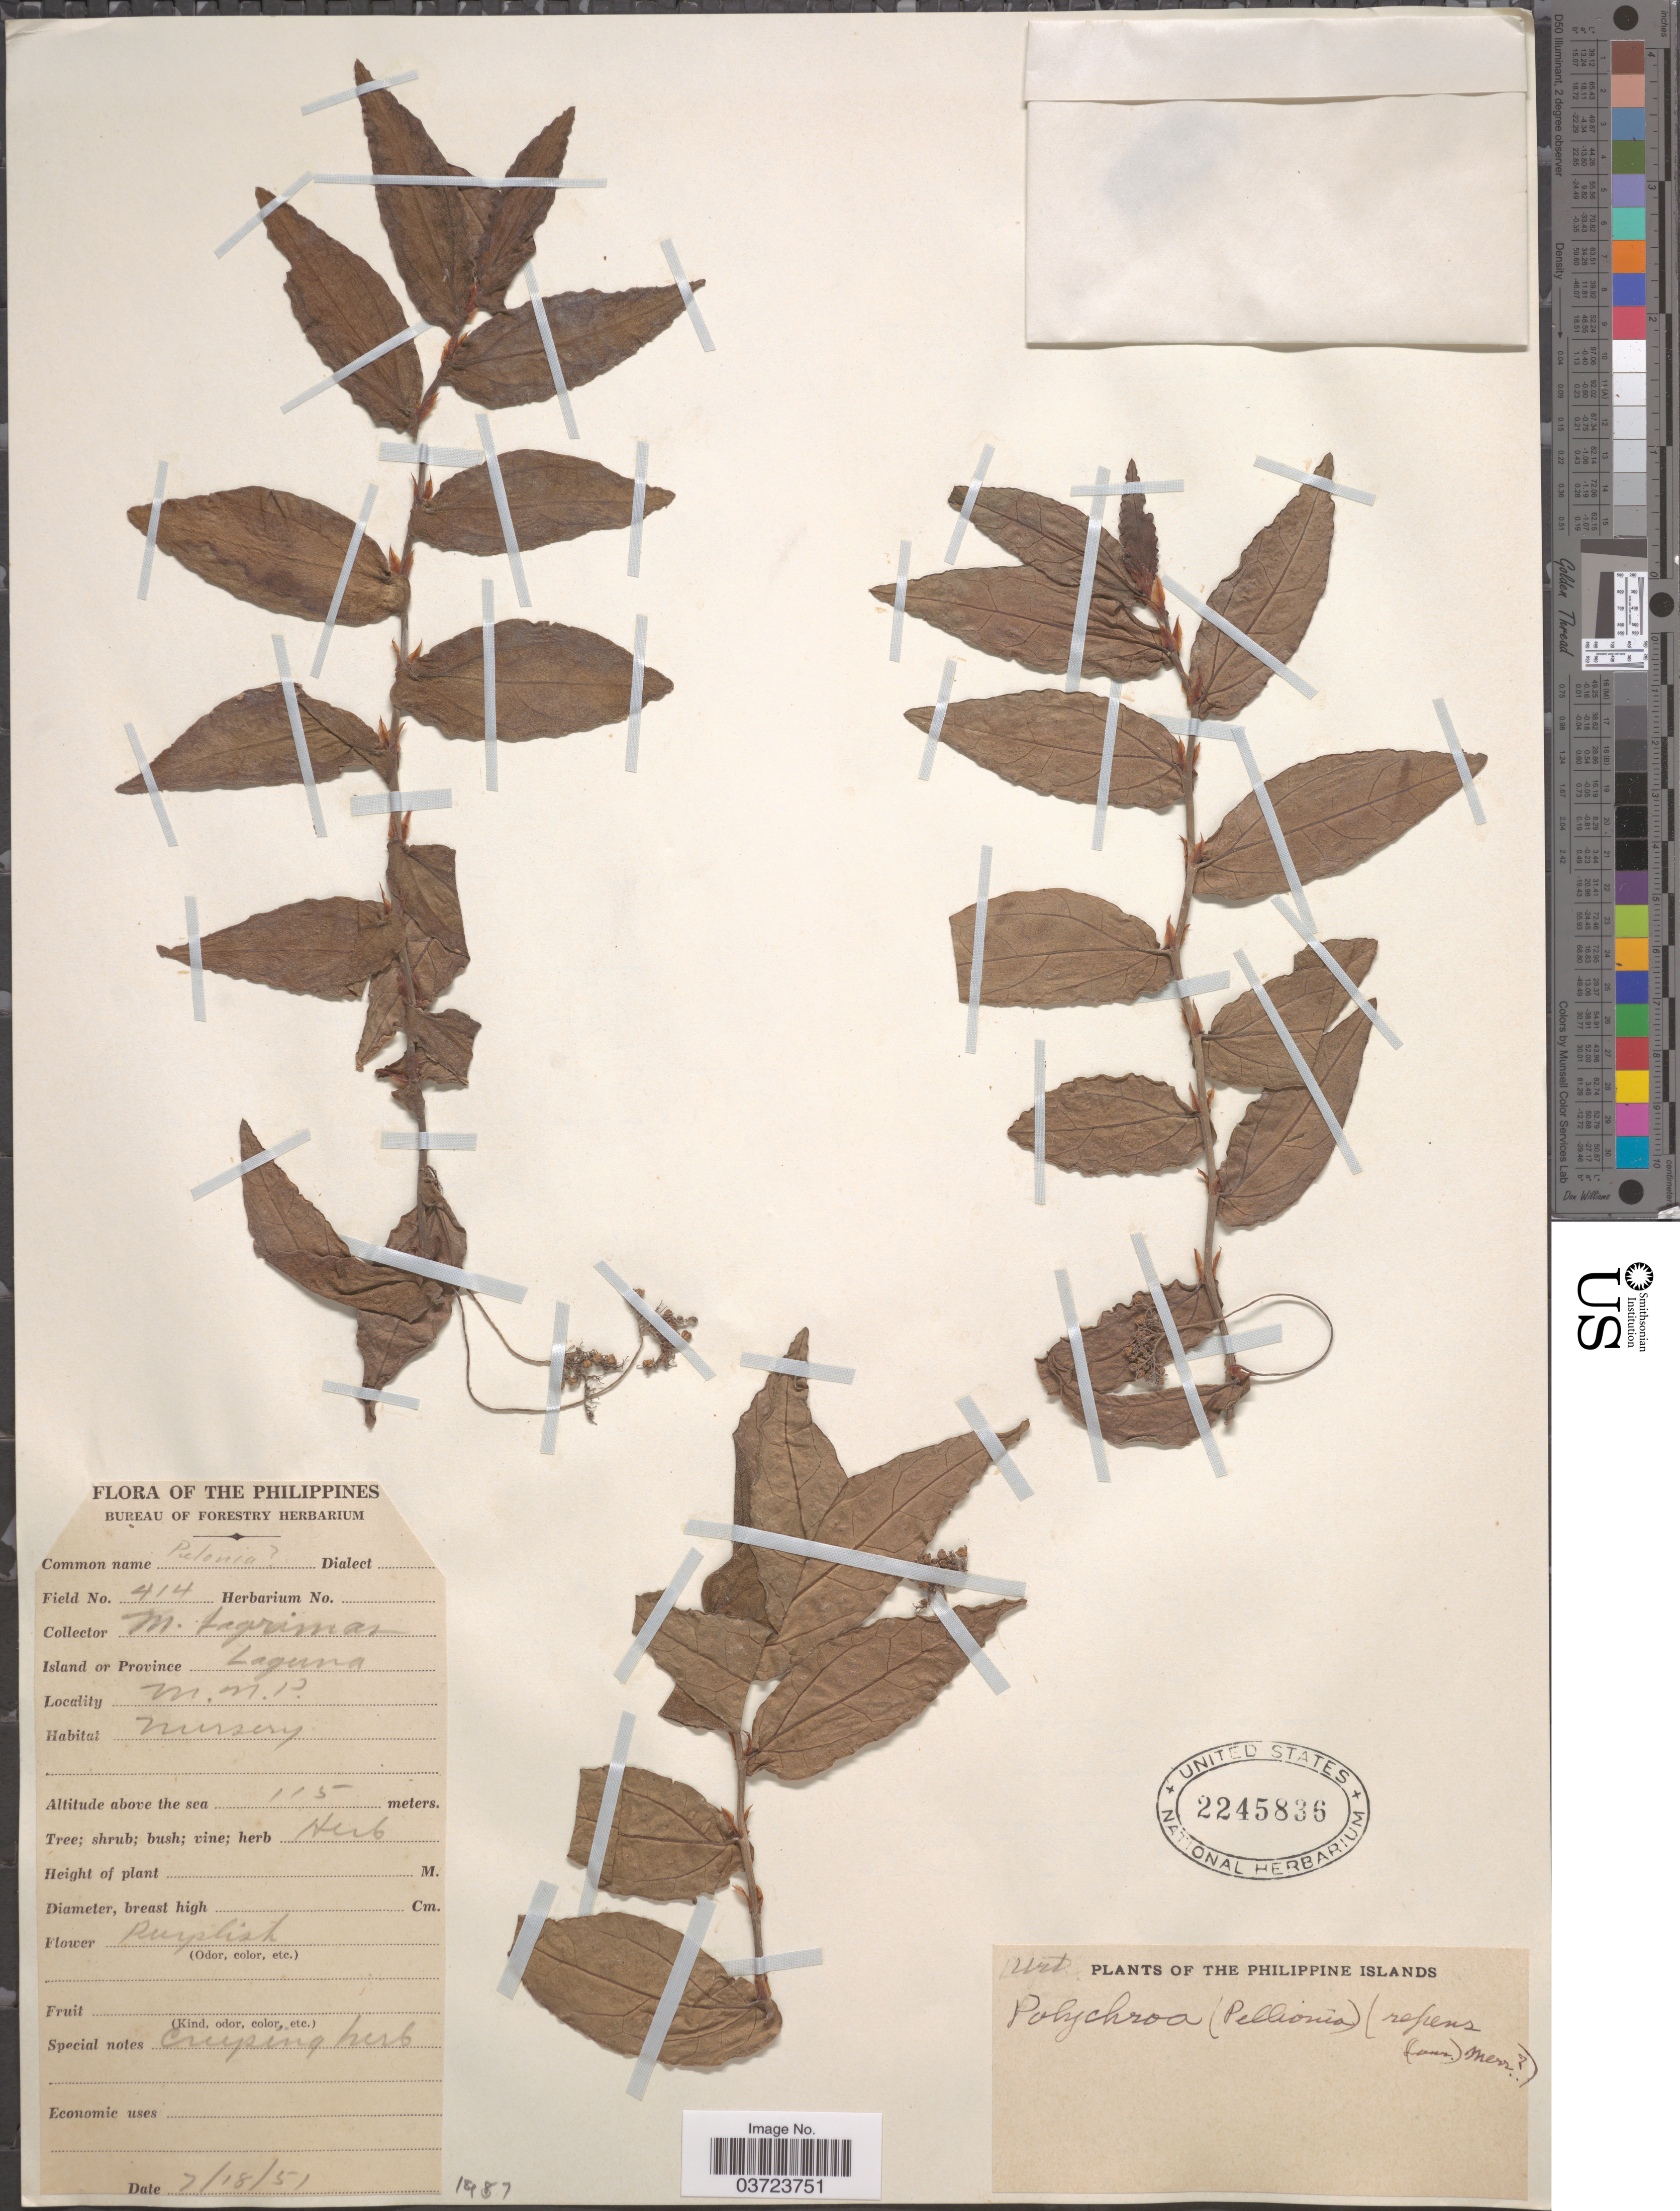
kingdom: Plantae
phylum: Tracheophyta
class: Magnoliopsida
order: Rosales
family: Urticaceae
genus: Procris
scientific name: Procris repens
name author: (Lour.) Merr.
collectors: M. Lagrimas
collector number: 414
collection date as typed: Transcribed d/m/y: 18/7/51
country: Philippines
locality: Philippine Islands. M. M. P.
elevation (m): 115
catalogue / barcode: US 2245836